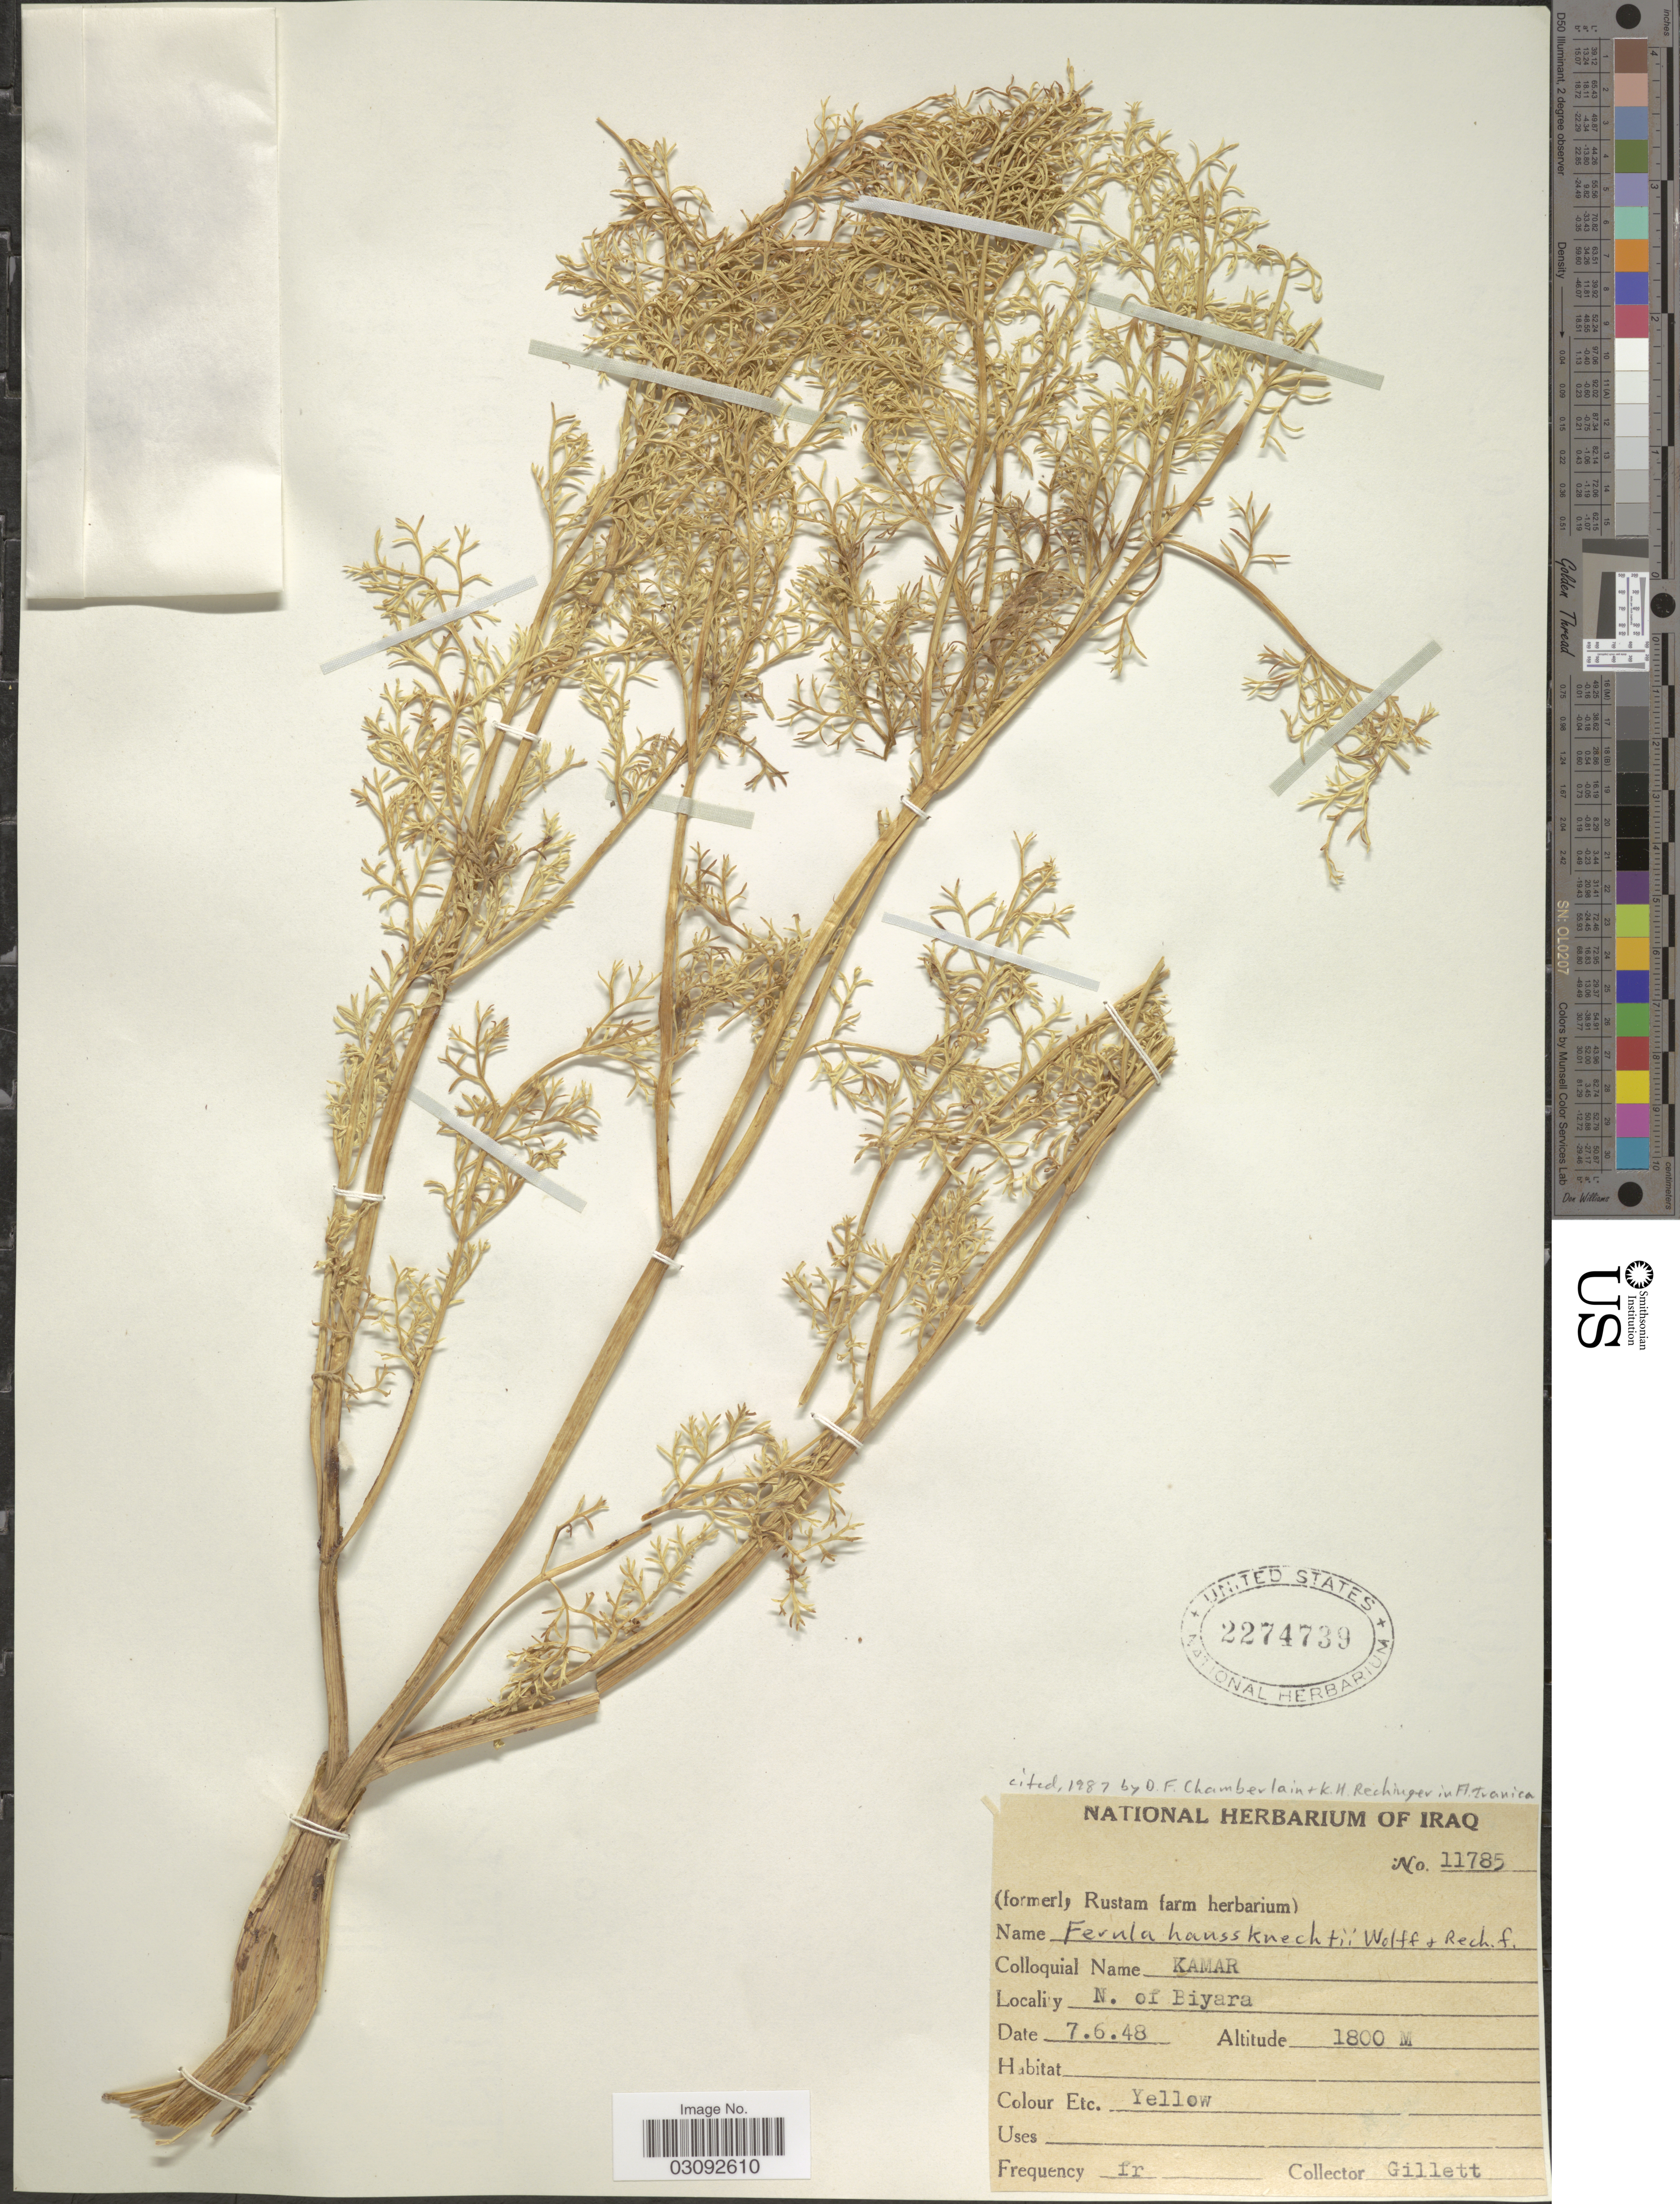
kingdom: Plantae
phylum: Tracheophyta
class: Magnoliopsida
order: Apiales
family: Apiaceae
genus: Ferula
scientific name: Ferula haussknechtii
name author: H. Wolff ex Rech. f.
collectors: Gillett, --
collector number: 11785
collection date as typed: Transcribed d/m/y: 7/6/48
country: Iraq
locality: N. of Biyara.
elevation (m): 1800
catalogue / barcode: US 2274739